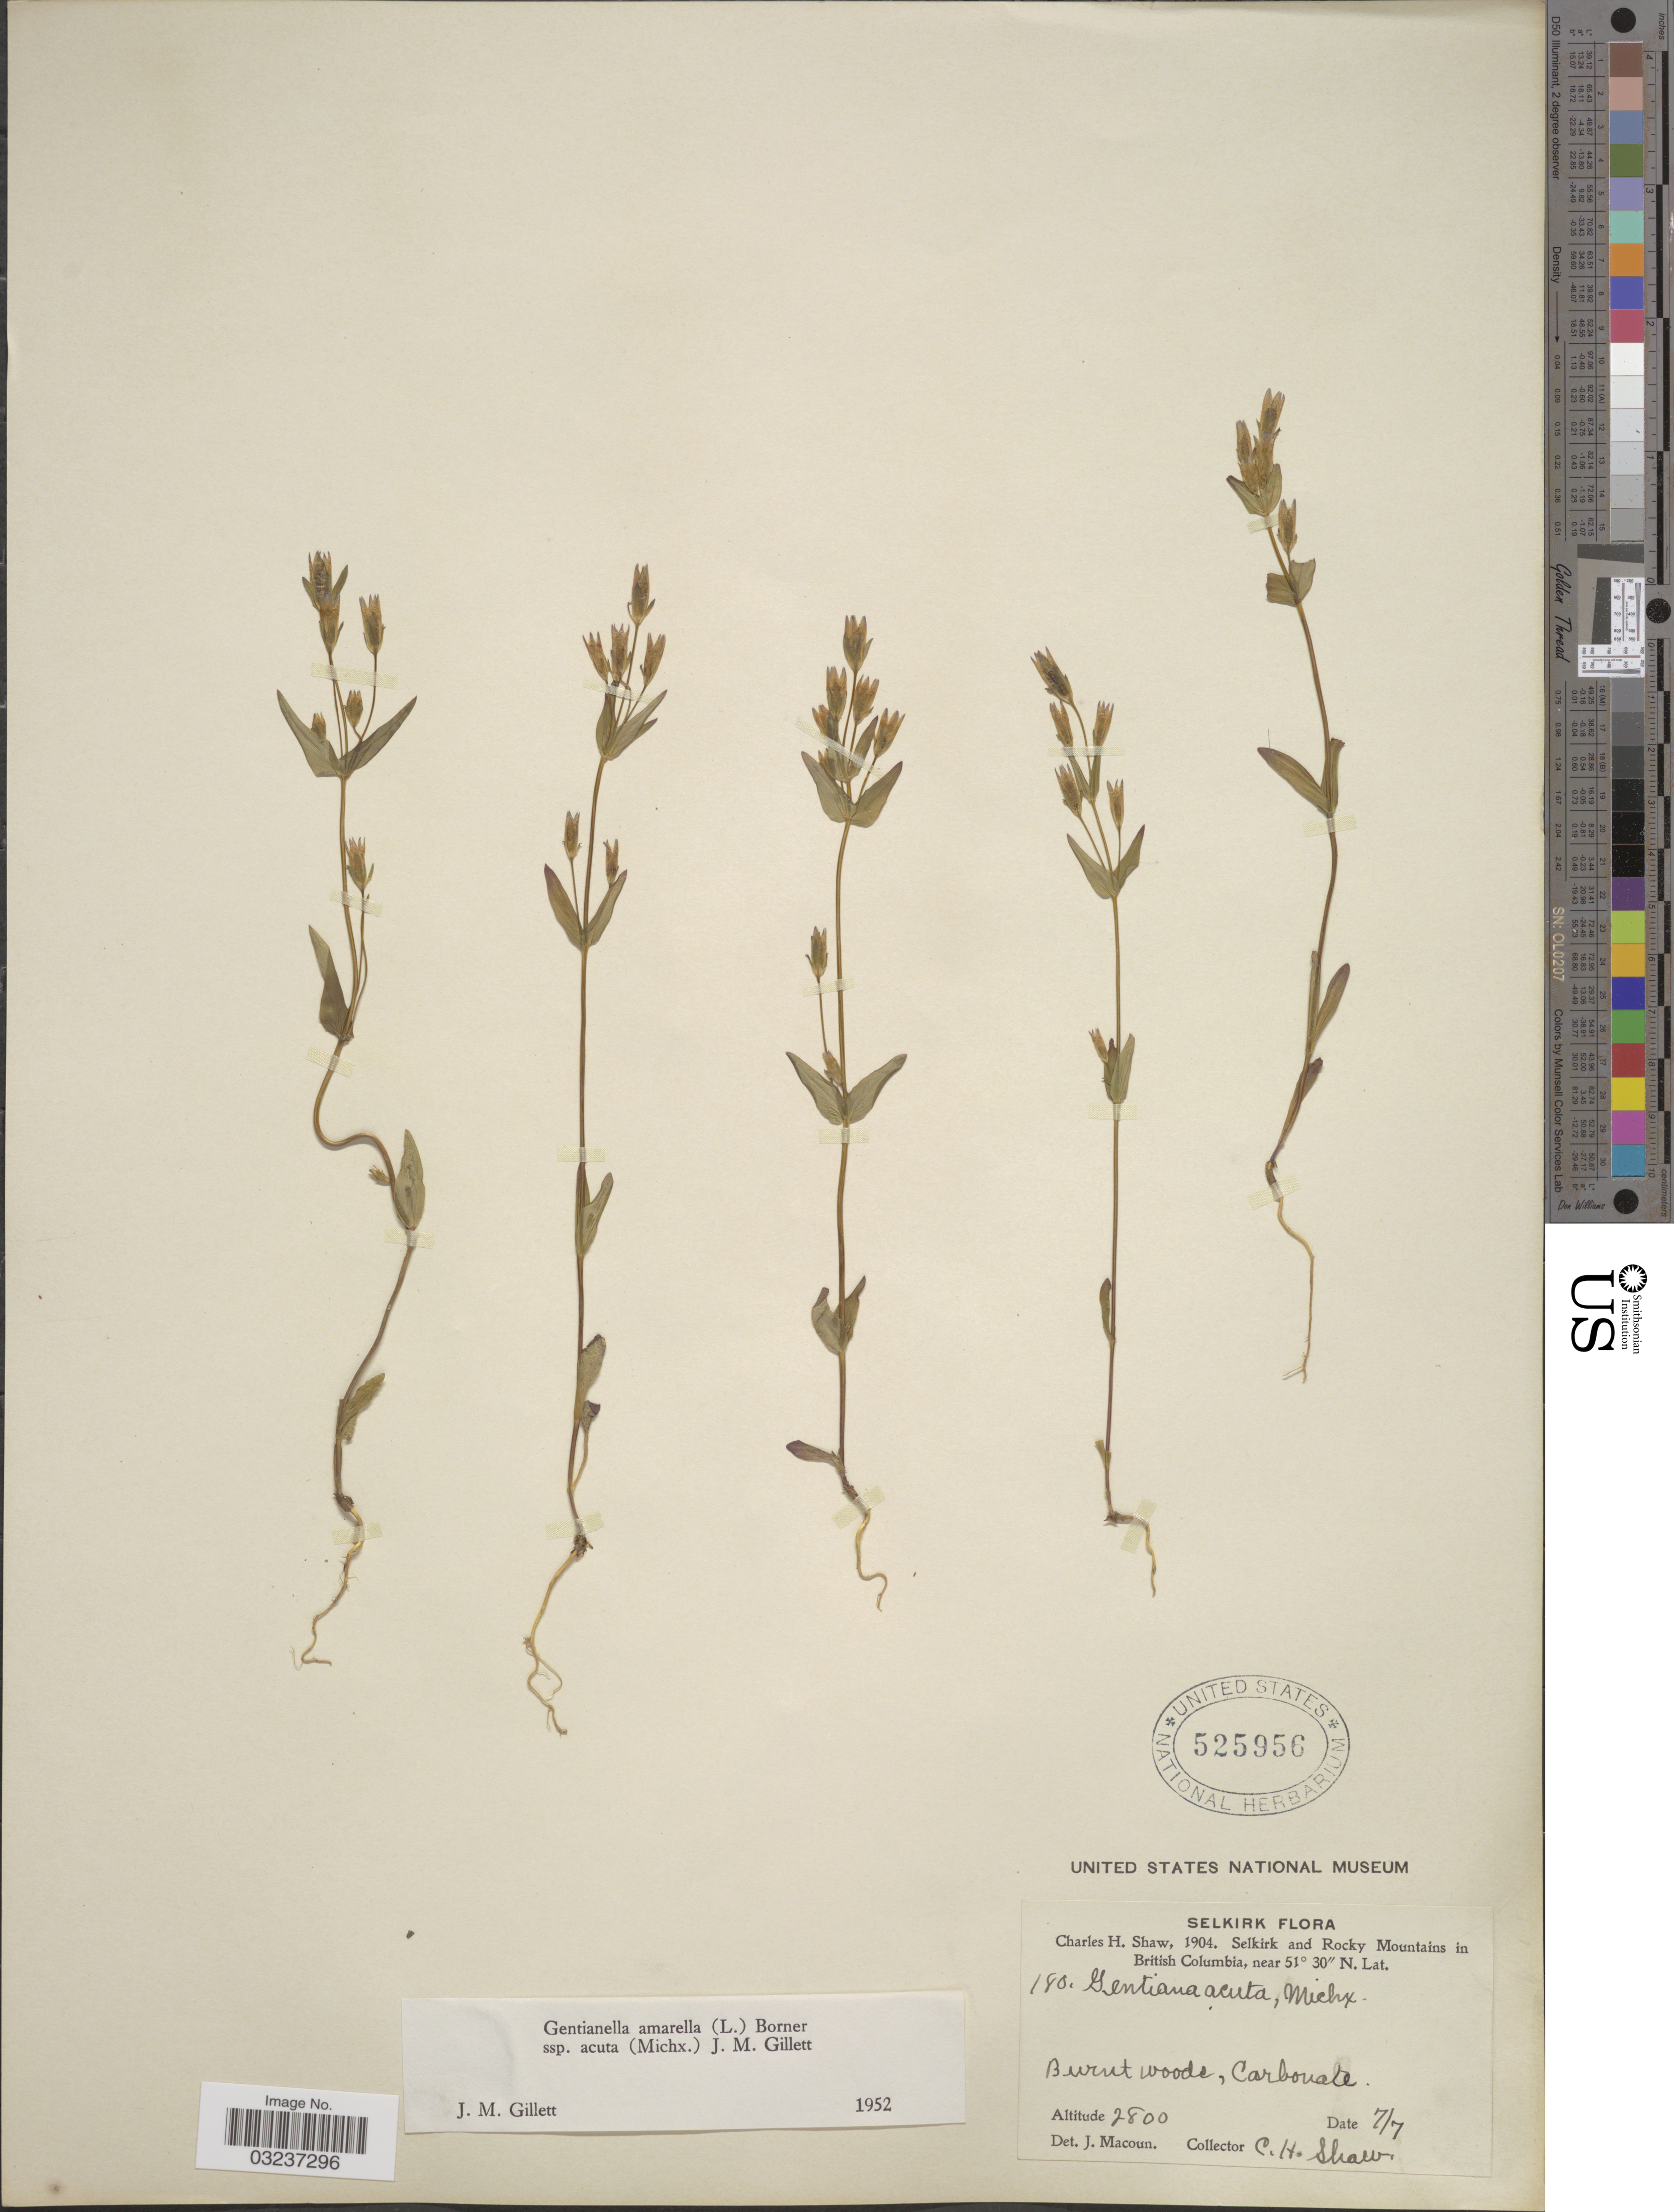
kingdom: Plantae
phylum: Tracheophyta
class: Magnoliopsida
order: Gentianales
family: Gentianaceae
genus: Gentianella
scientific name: Gentianella amarella subsp. acuta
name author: (Michx.) J.M. Gillett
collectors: C. H. Shaw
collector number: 180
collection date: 1904-07-07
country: Canada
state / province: British Columbia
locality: Selkirk. Selkirk and Rocky Mountains. Burnt woods, Carbonate.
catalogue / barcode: US 525956